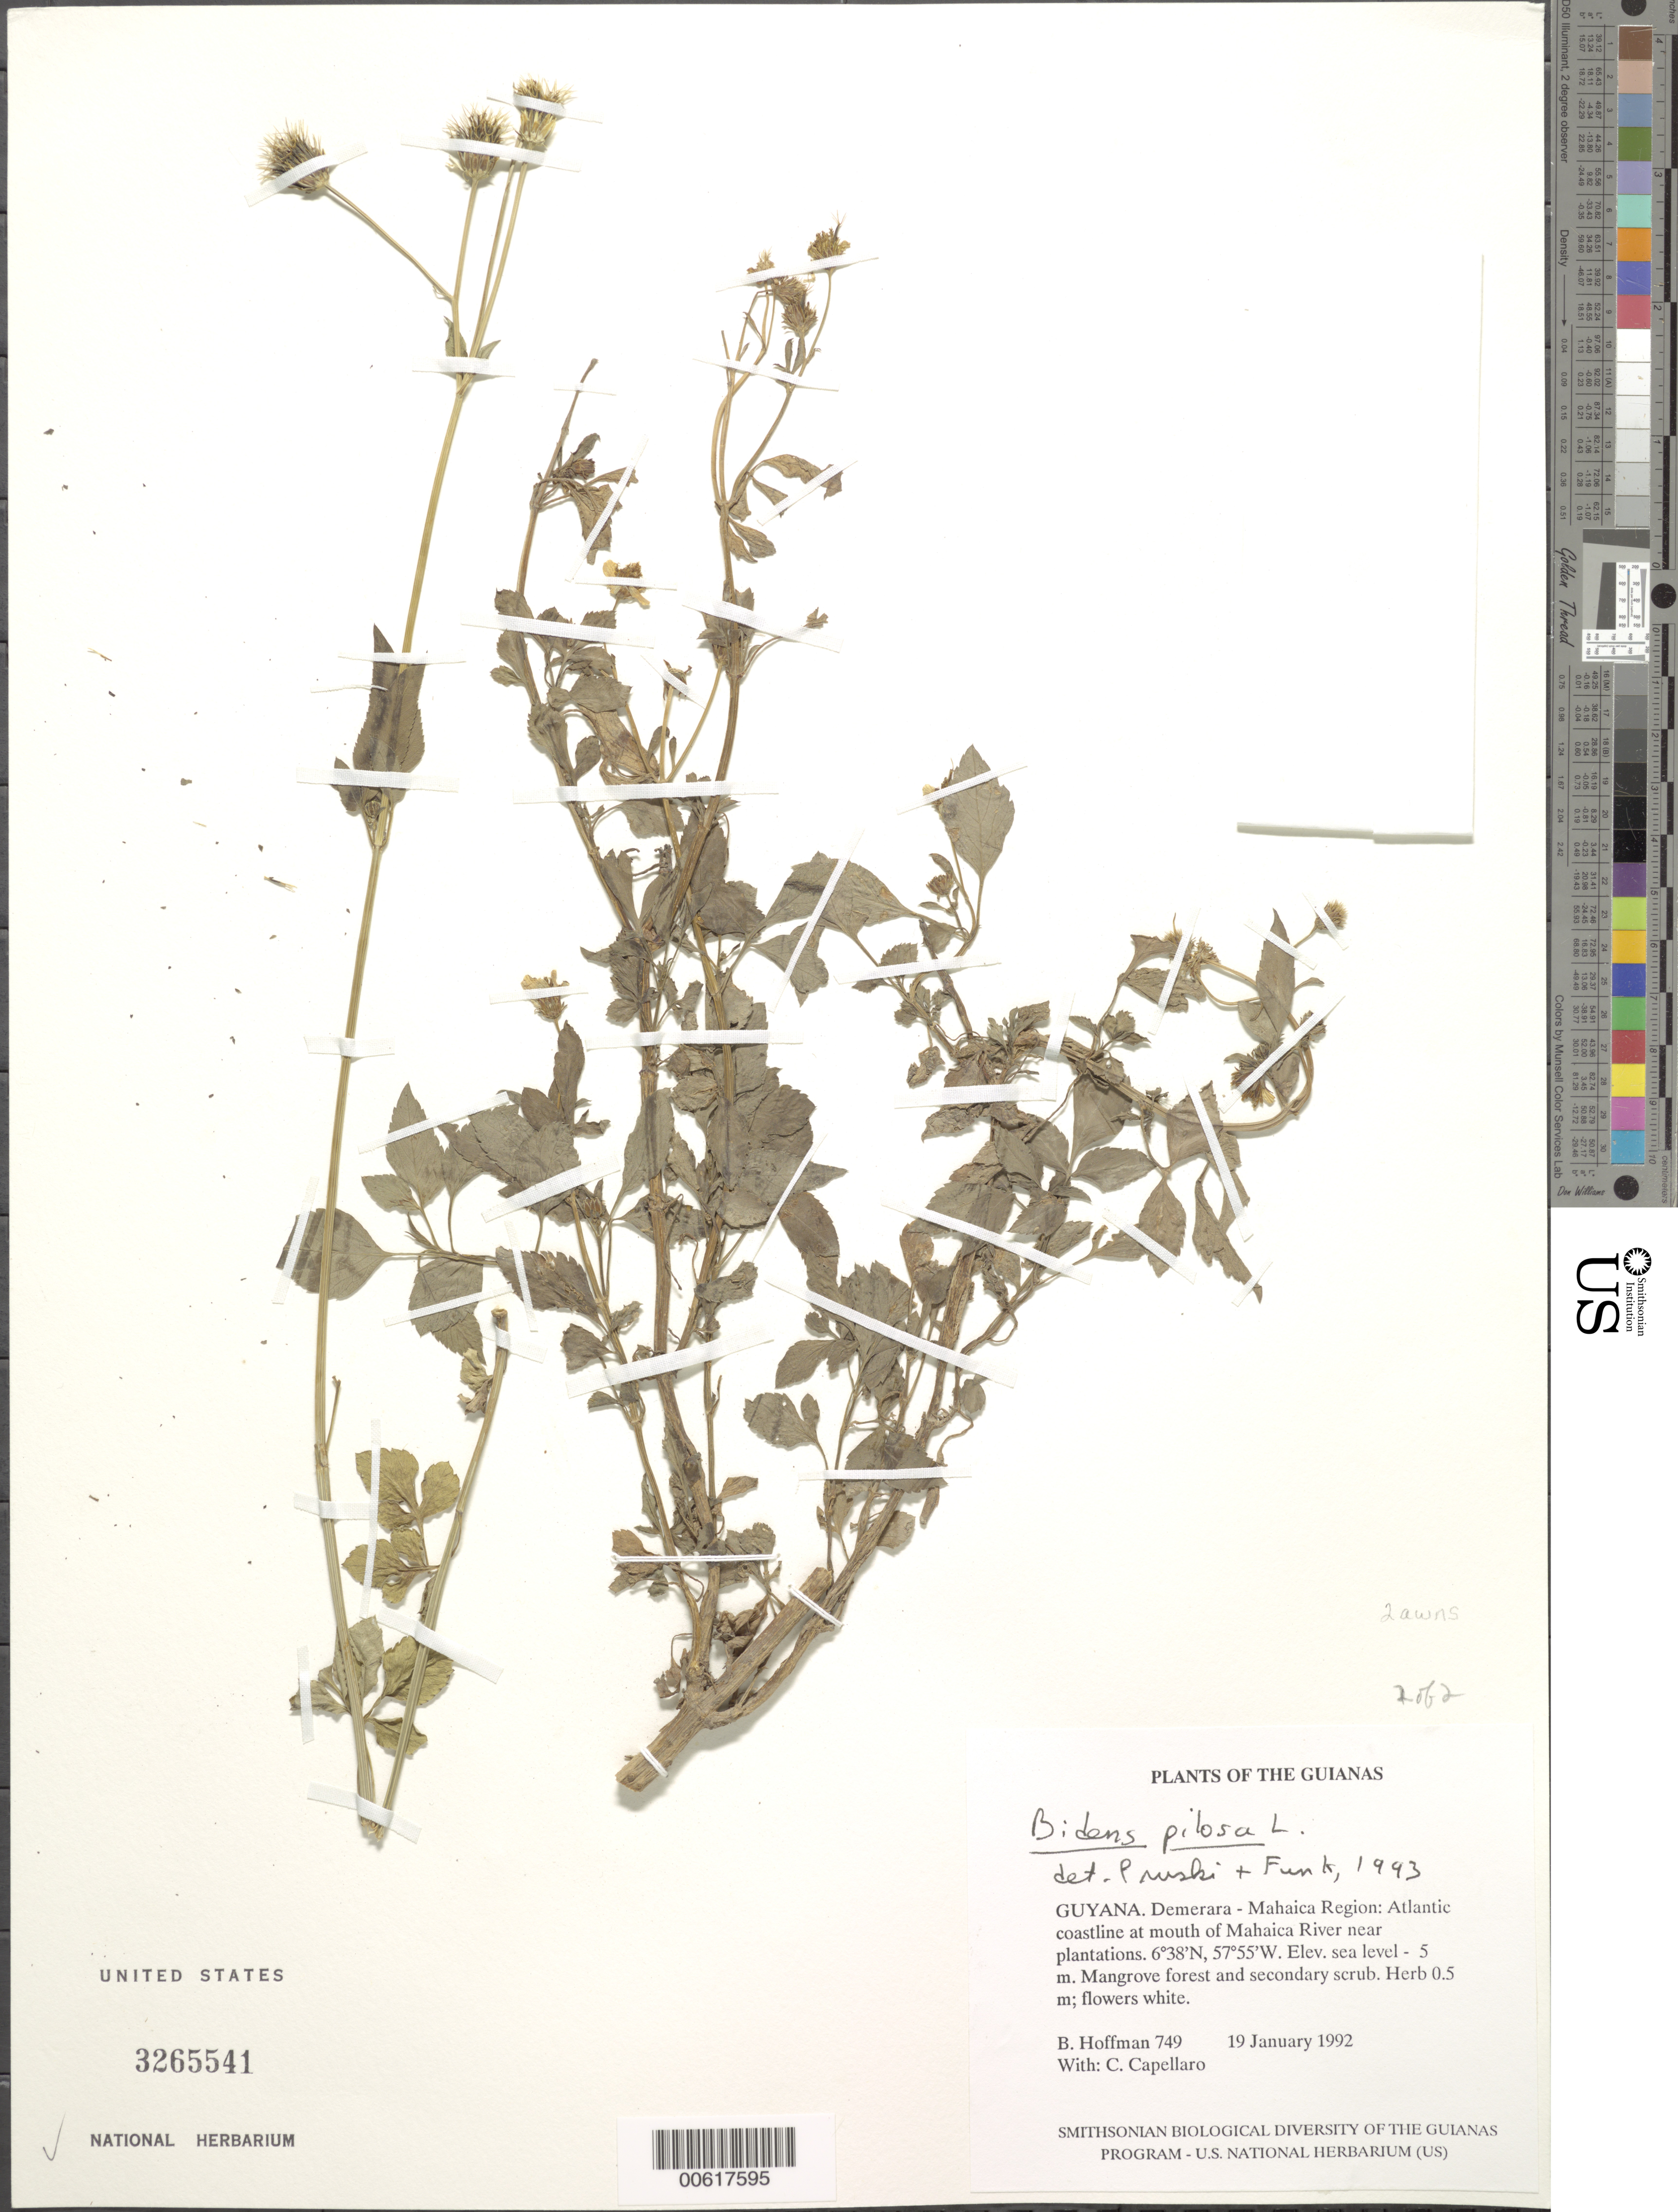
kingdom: Plantae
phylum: Tracheophyta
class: Magnoliopsida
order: Asterales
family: Asteraceae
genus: Bidens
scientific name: Bidens pilosa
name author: L.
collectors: B. Hoffman & C. Capellaro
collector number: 749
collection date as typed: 19 January 1992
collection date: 1992-01-19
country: Guyana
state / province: Demerara-Mahaica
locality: Atlantic coastline at mouth of Mahaica River near plantations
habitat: Mangrove forest and secondary scrub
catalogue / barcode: US 3265541